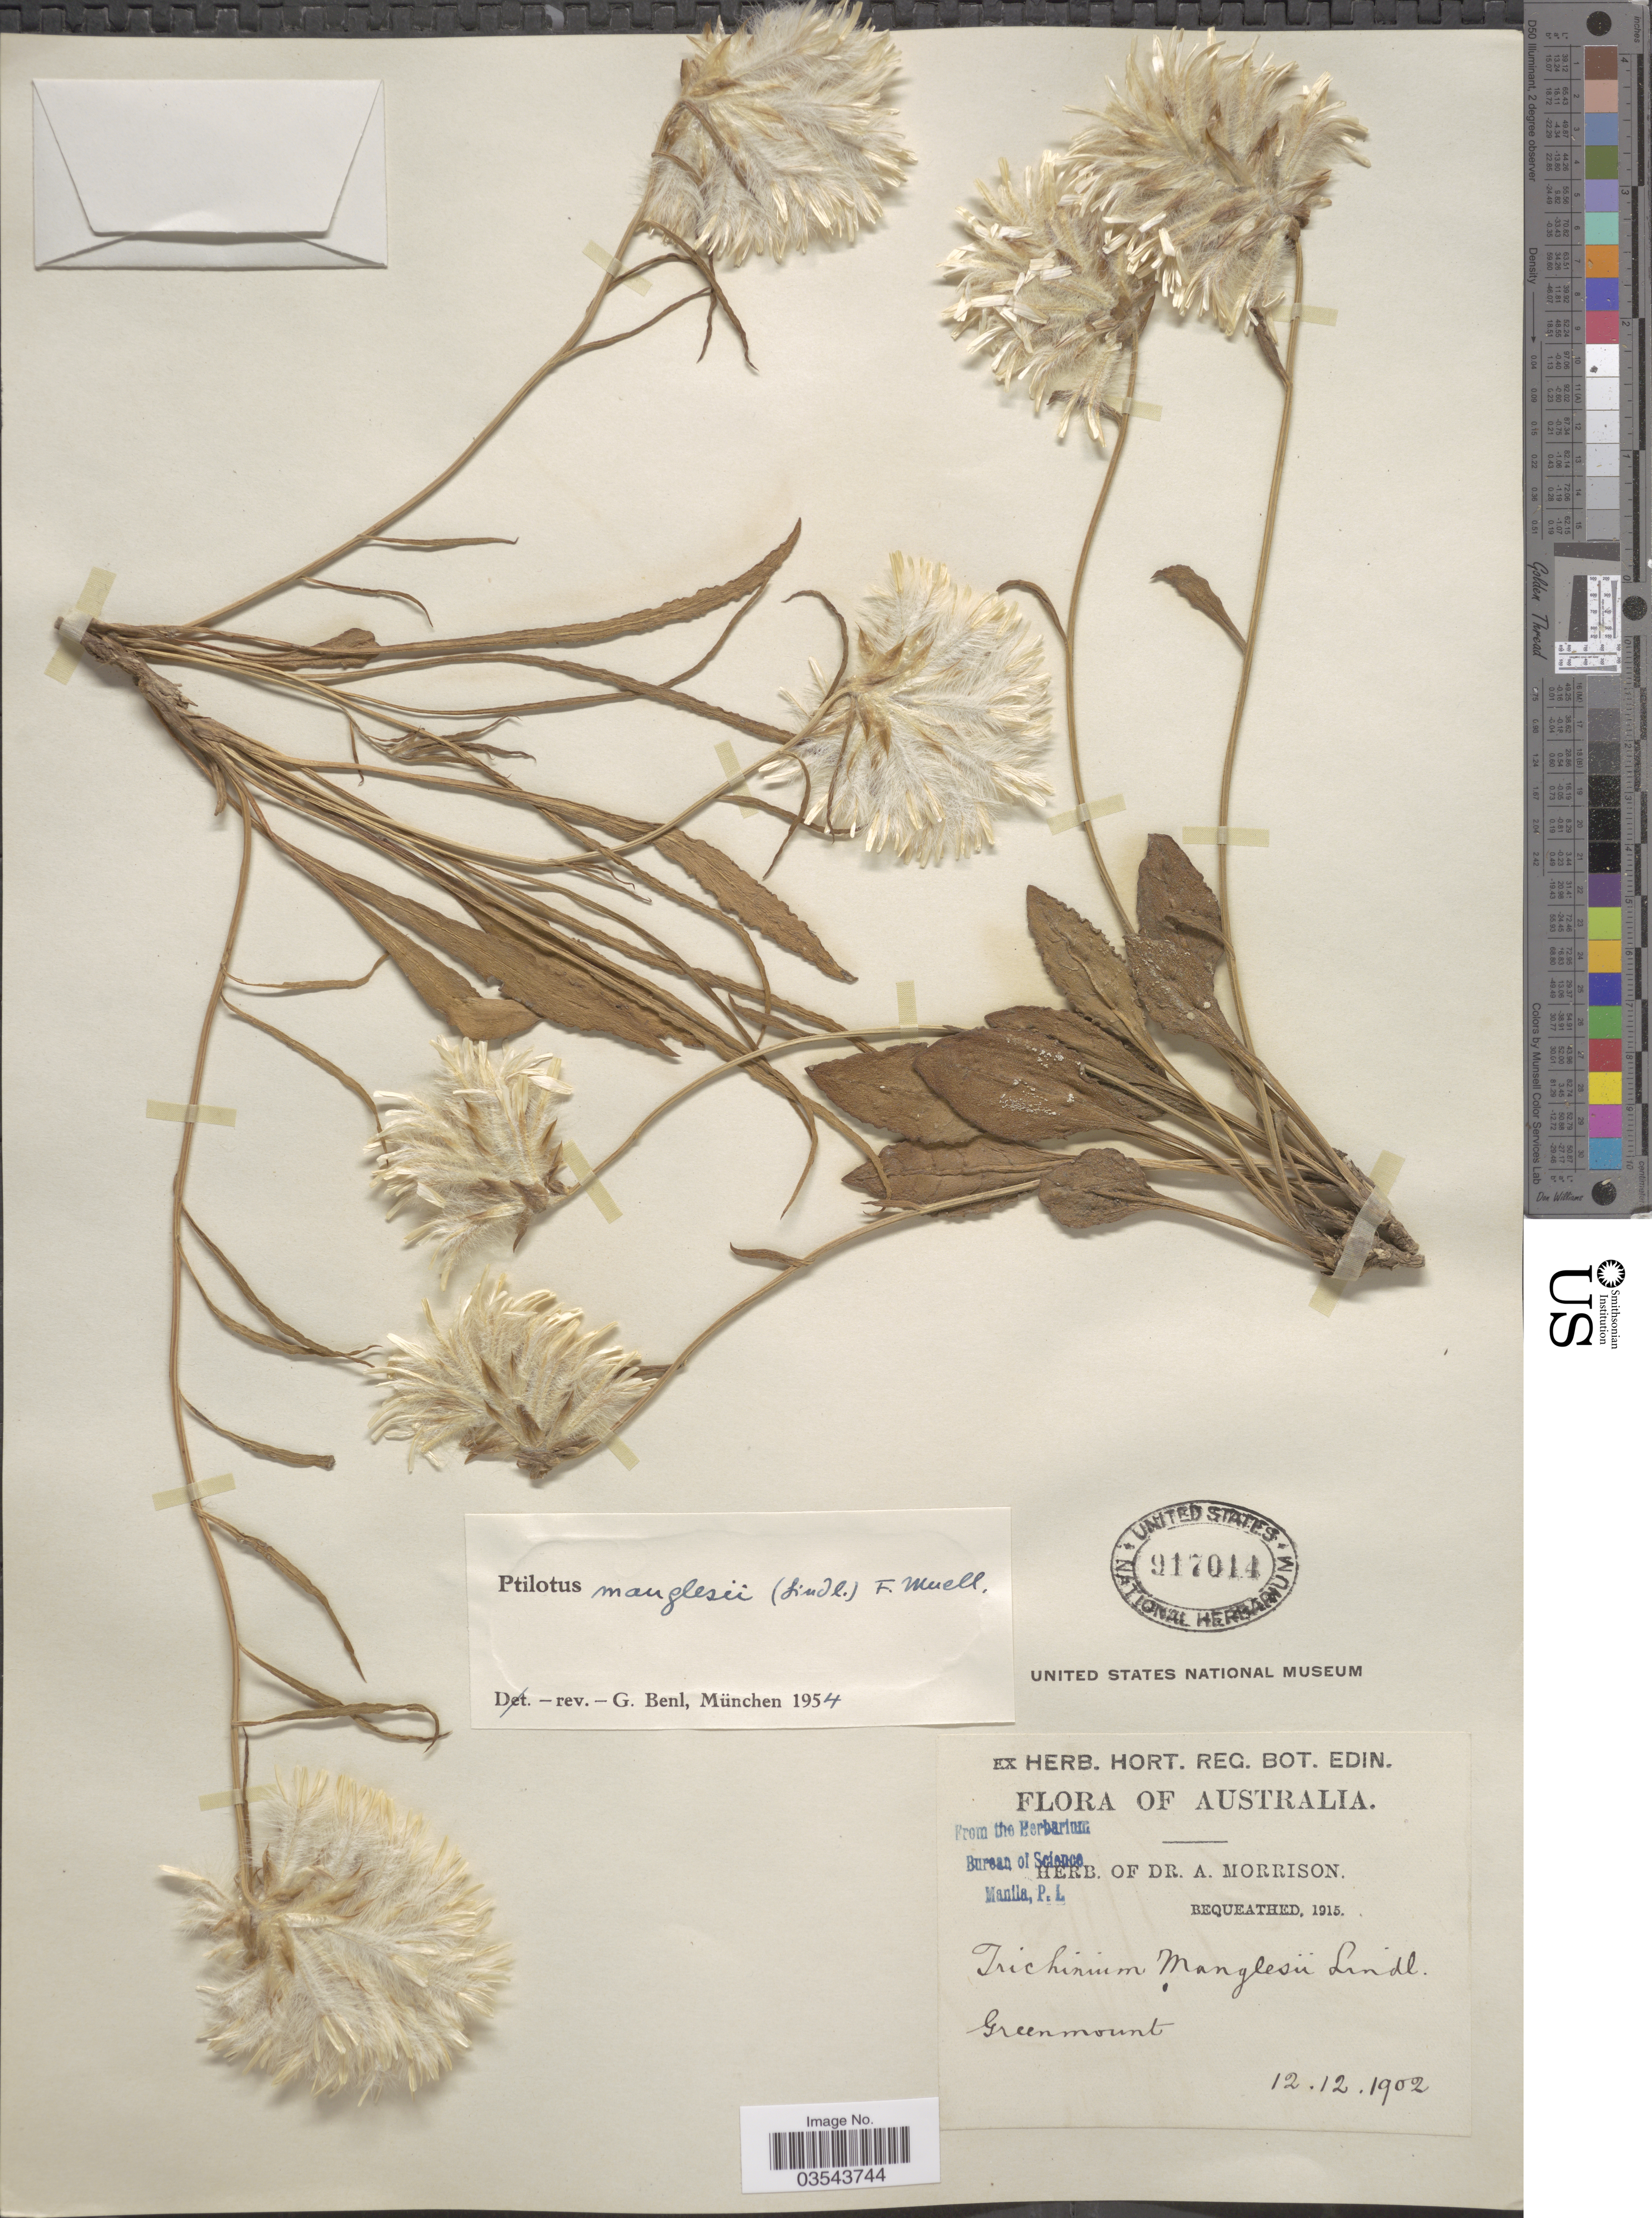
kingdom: Plantae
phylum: Tracheophyta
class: Magnoliopsida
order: Caryophyllales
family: Amaranthaceae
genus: Ptilotus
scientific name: Ptilotus manglesii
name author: F. Muell.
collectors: ex herb. Dr. A. Morrison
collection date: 1902-12-12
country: Australia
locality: Greenmount.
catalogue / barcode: US 917014